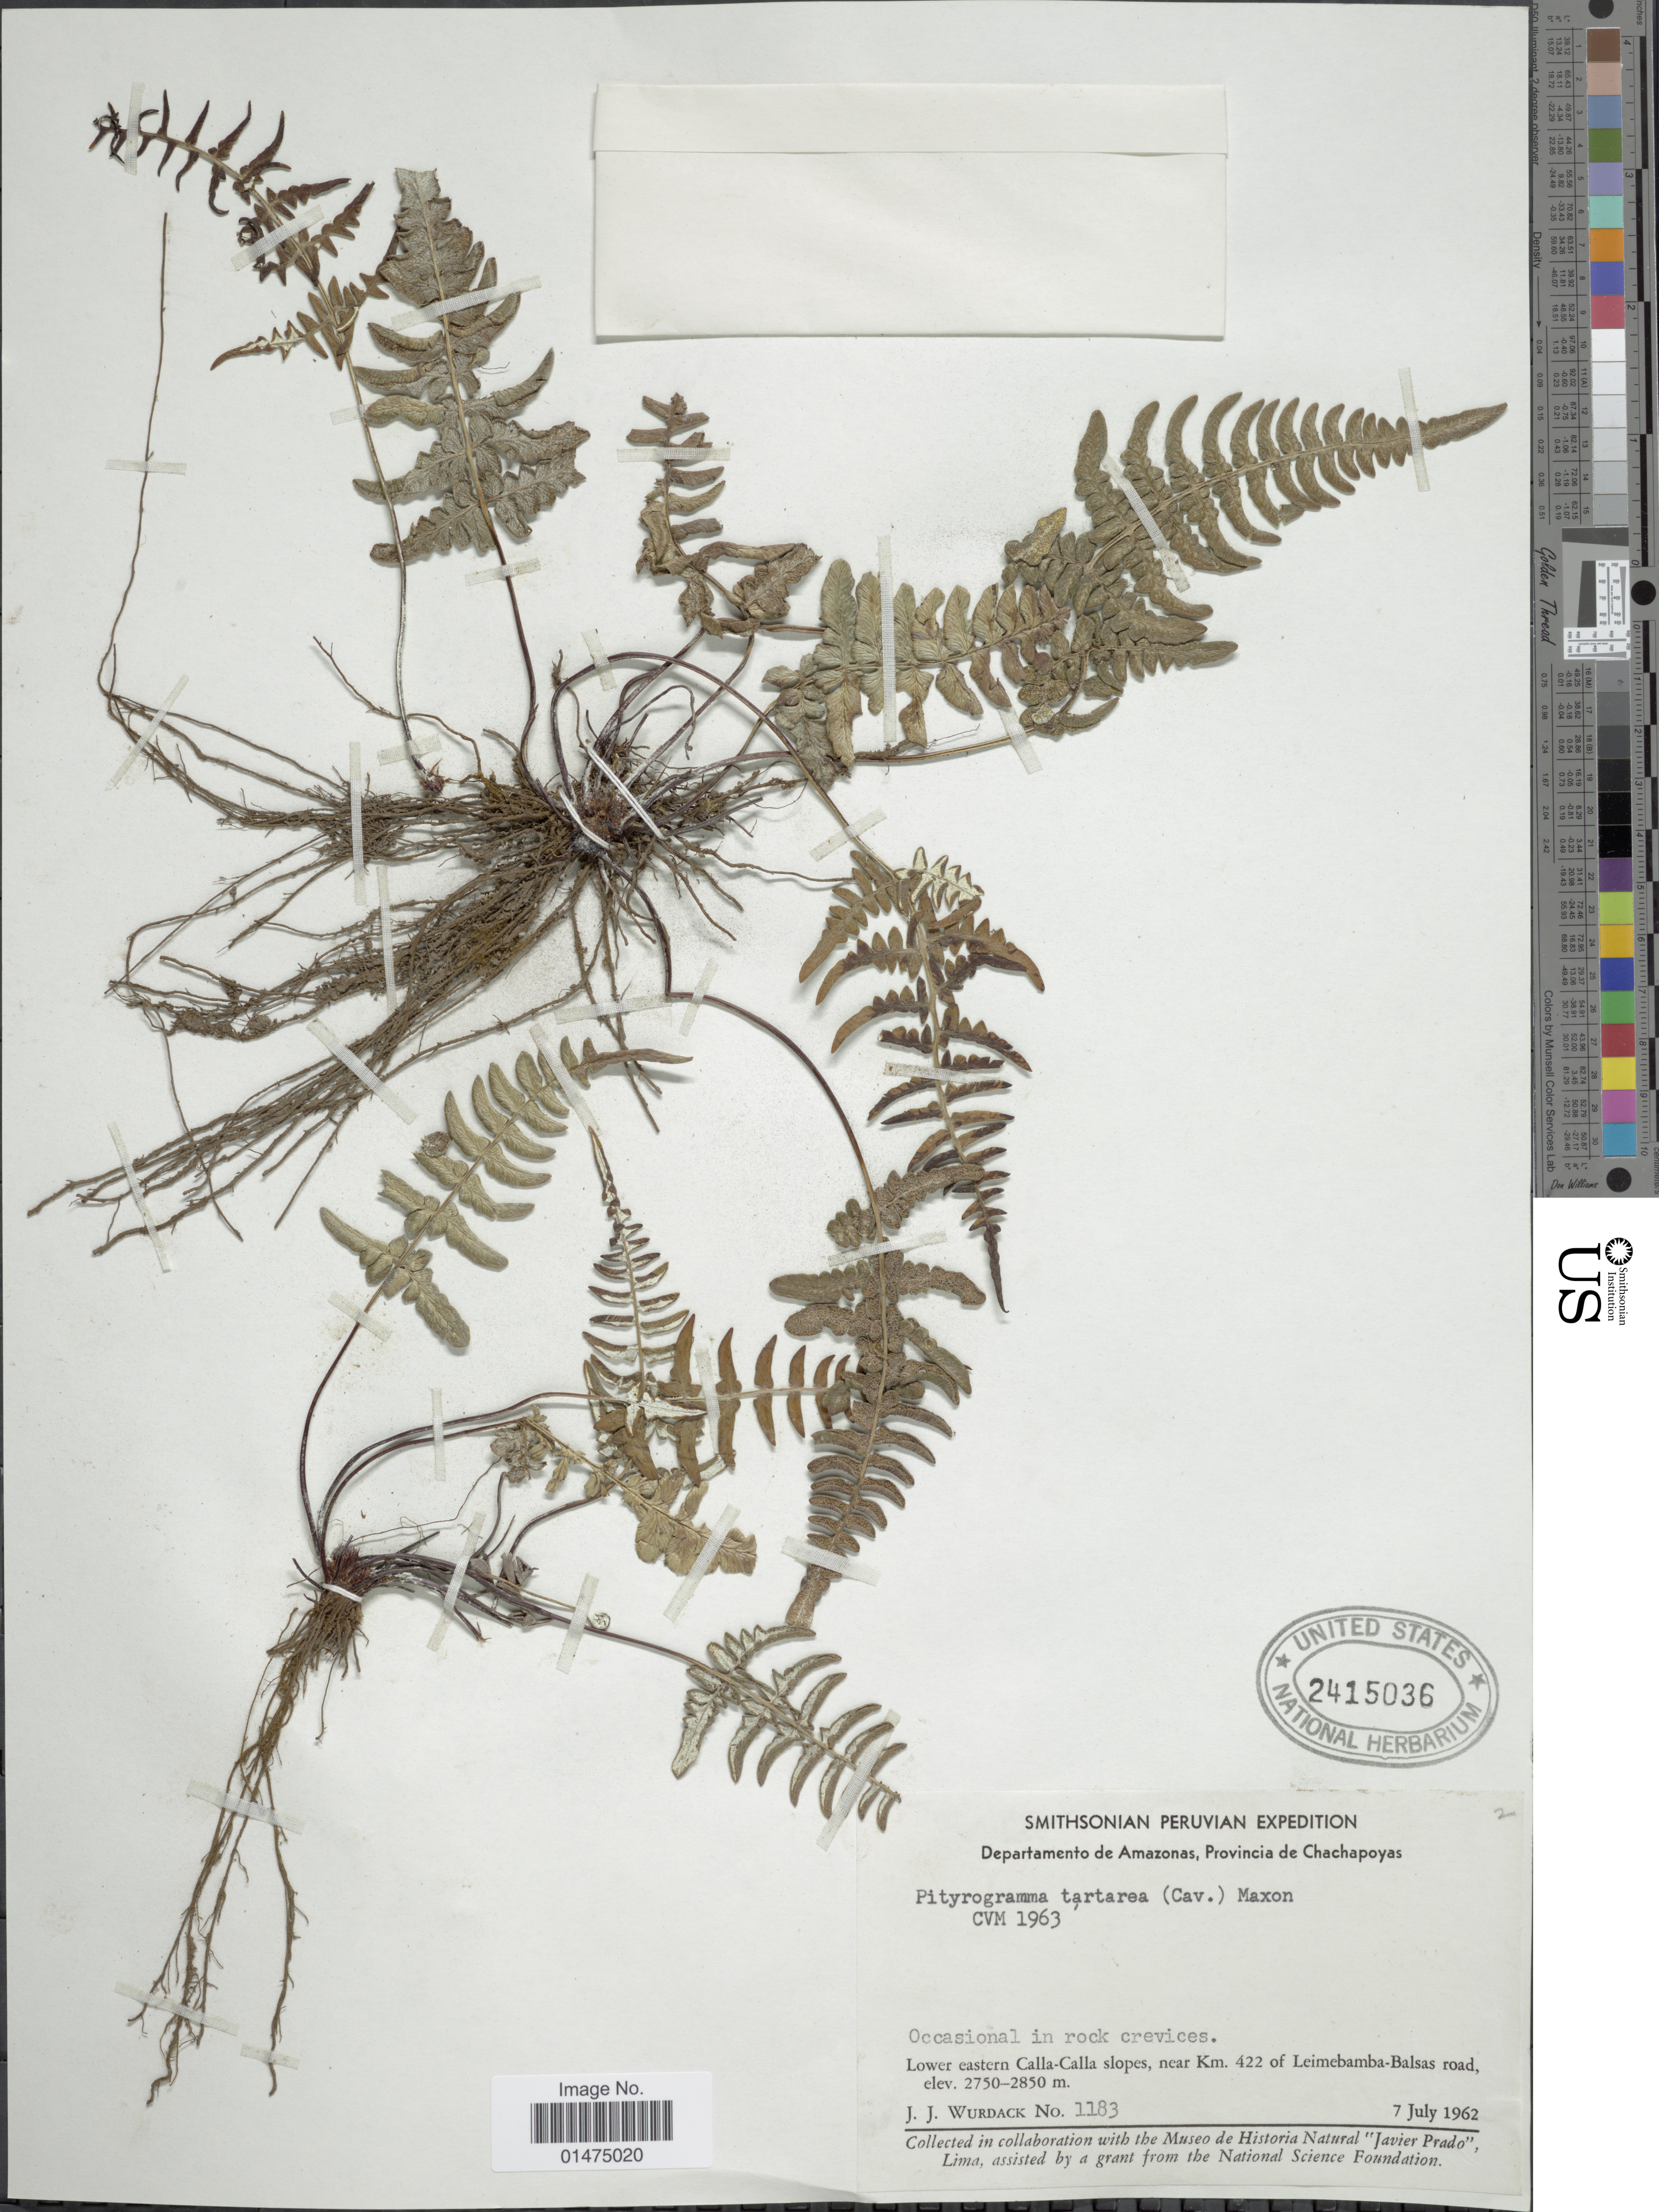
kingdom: Plantae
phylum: Tracheophyta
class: Polypodiopsida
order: Polypodiales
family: Pteridaceae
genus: Pityrogramma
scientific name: Pityrogramma ebenea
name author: (L.) Proctor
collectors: J. J. Wurdack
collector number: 1183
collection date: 1962-07-07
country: Peru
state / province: Amazonas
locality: Departamento de Amazonas, Provincia de Chachapoyas, lowes eastern Calla-Calla slopes, near Km. 422 of Leimebamba-Balsas road.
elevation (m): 2750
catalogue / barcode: US 2415036